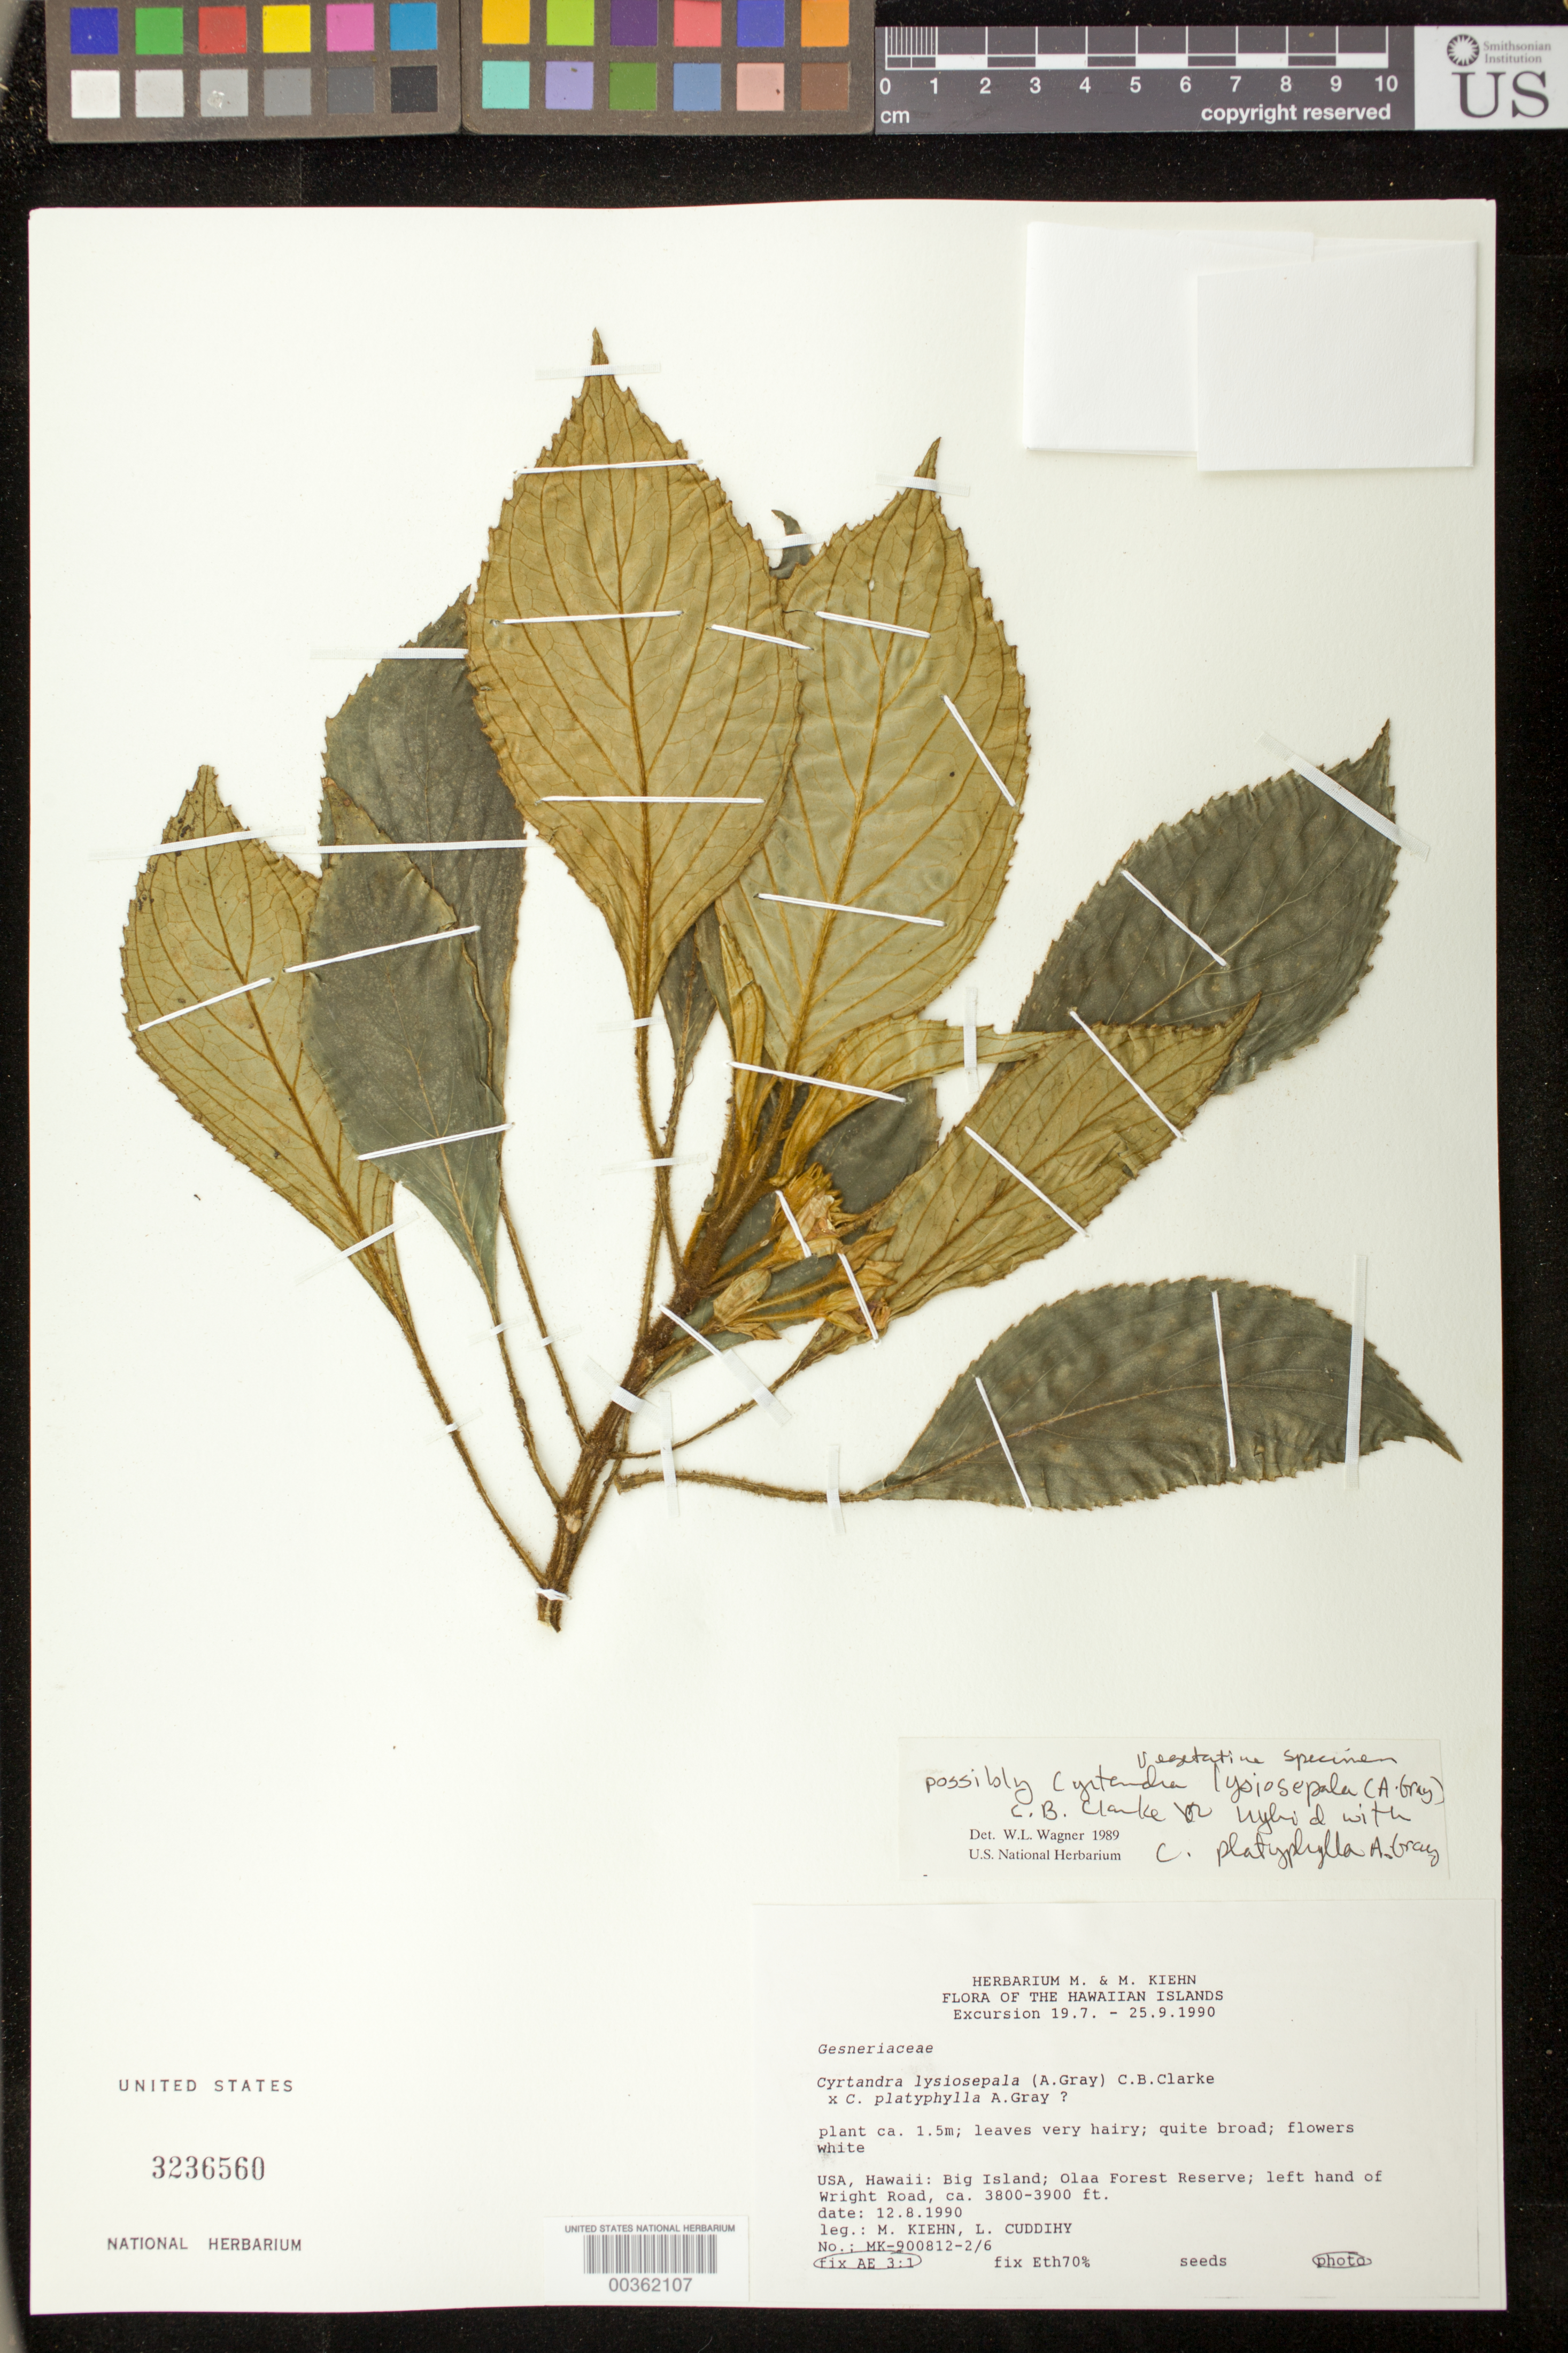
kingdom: Plantae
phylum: Tracheophyta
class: Magnoliopsida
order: Lamiales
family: Gesneriaceae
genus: Cyrtandra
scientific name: Cyrtandra lysiosepala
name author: (A. Gray) C.B. Clarke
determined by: Wagner, W. L., (BOT), Smithsonian Institution - National Museum of Natural History (UNITED STATES)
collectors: M. Kiehn & L. Cuddihy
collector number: MK- 900812 -2/6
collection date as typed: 12 Aug 1990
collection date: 1990-08-12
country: United States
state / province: Hawaii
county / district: Hawaii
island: Hawaii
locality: Big Island; Olaa Forest Reserve; left hand of Wright Road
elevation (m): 1158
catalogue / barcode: US 3236560